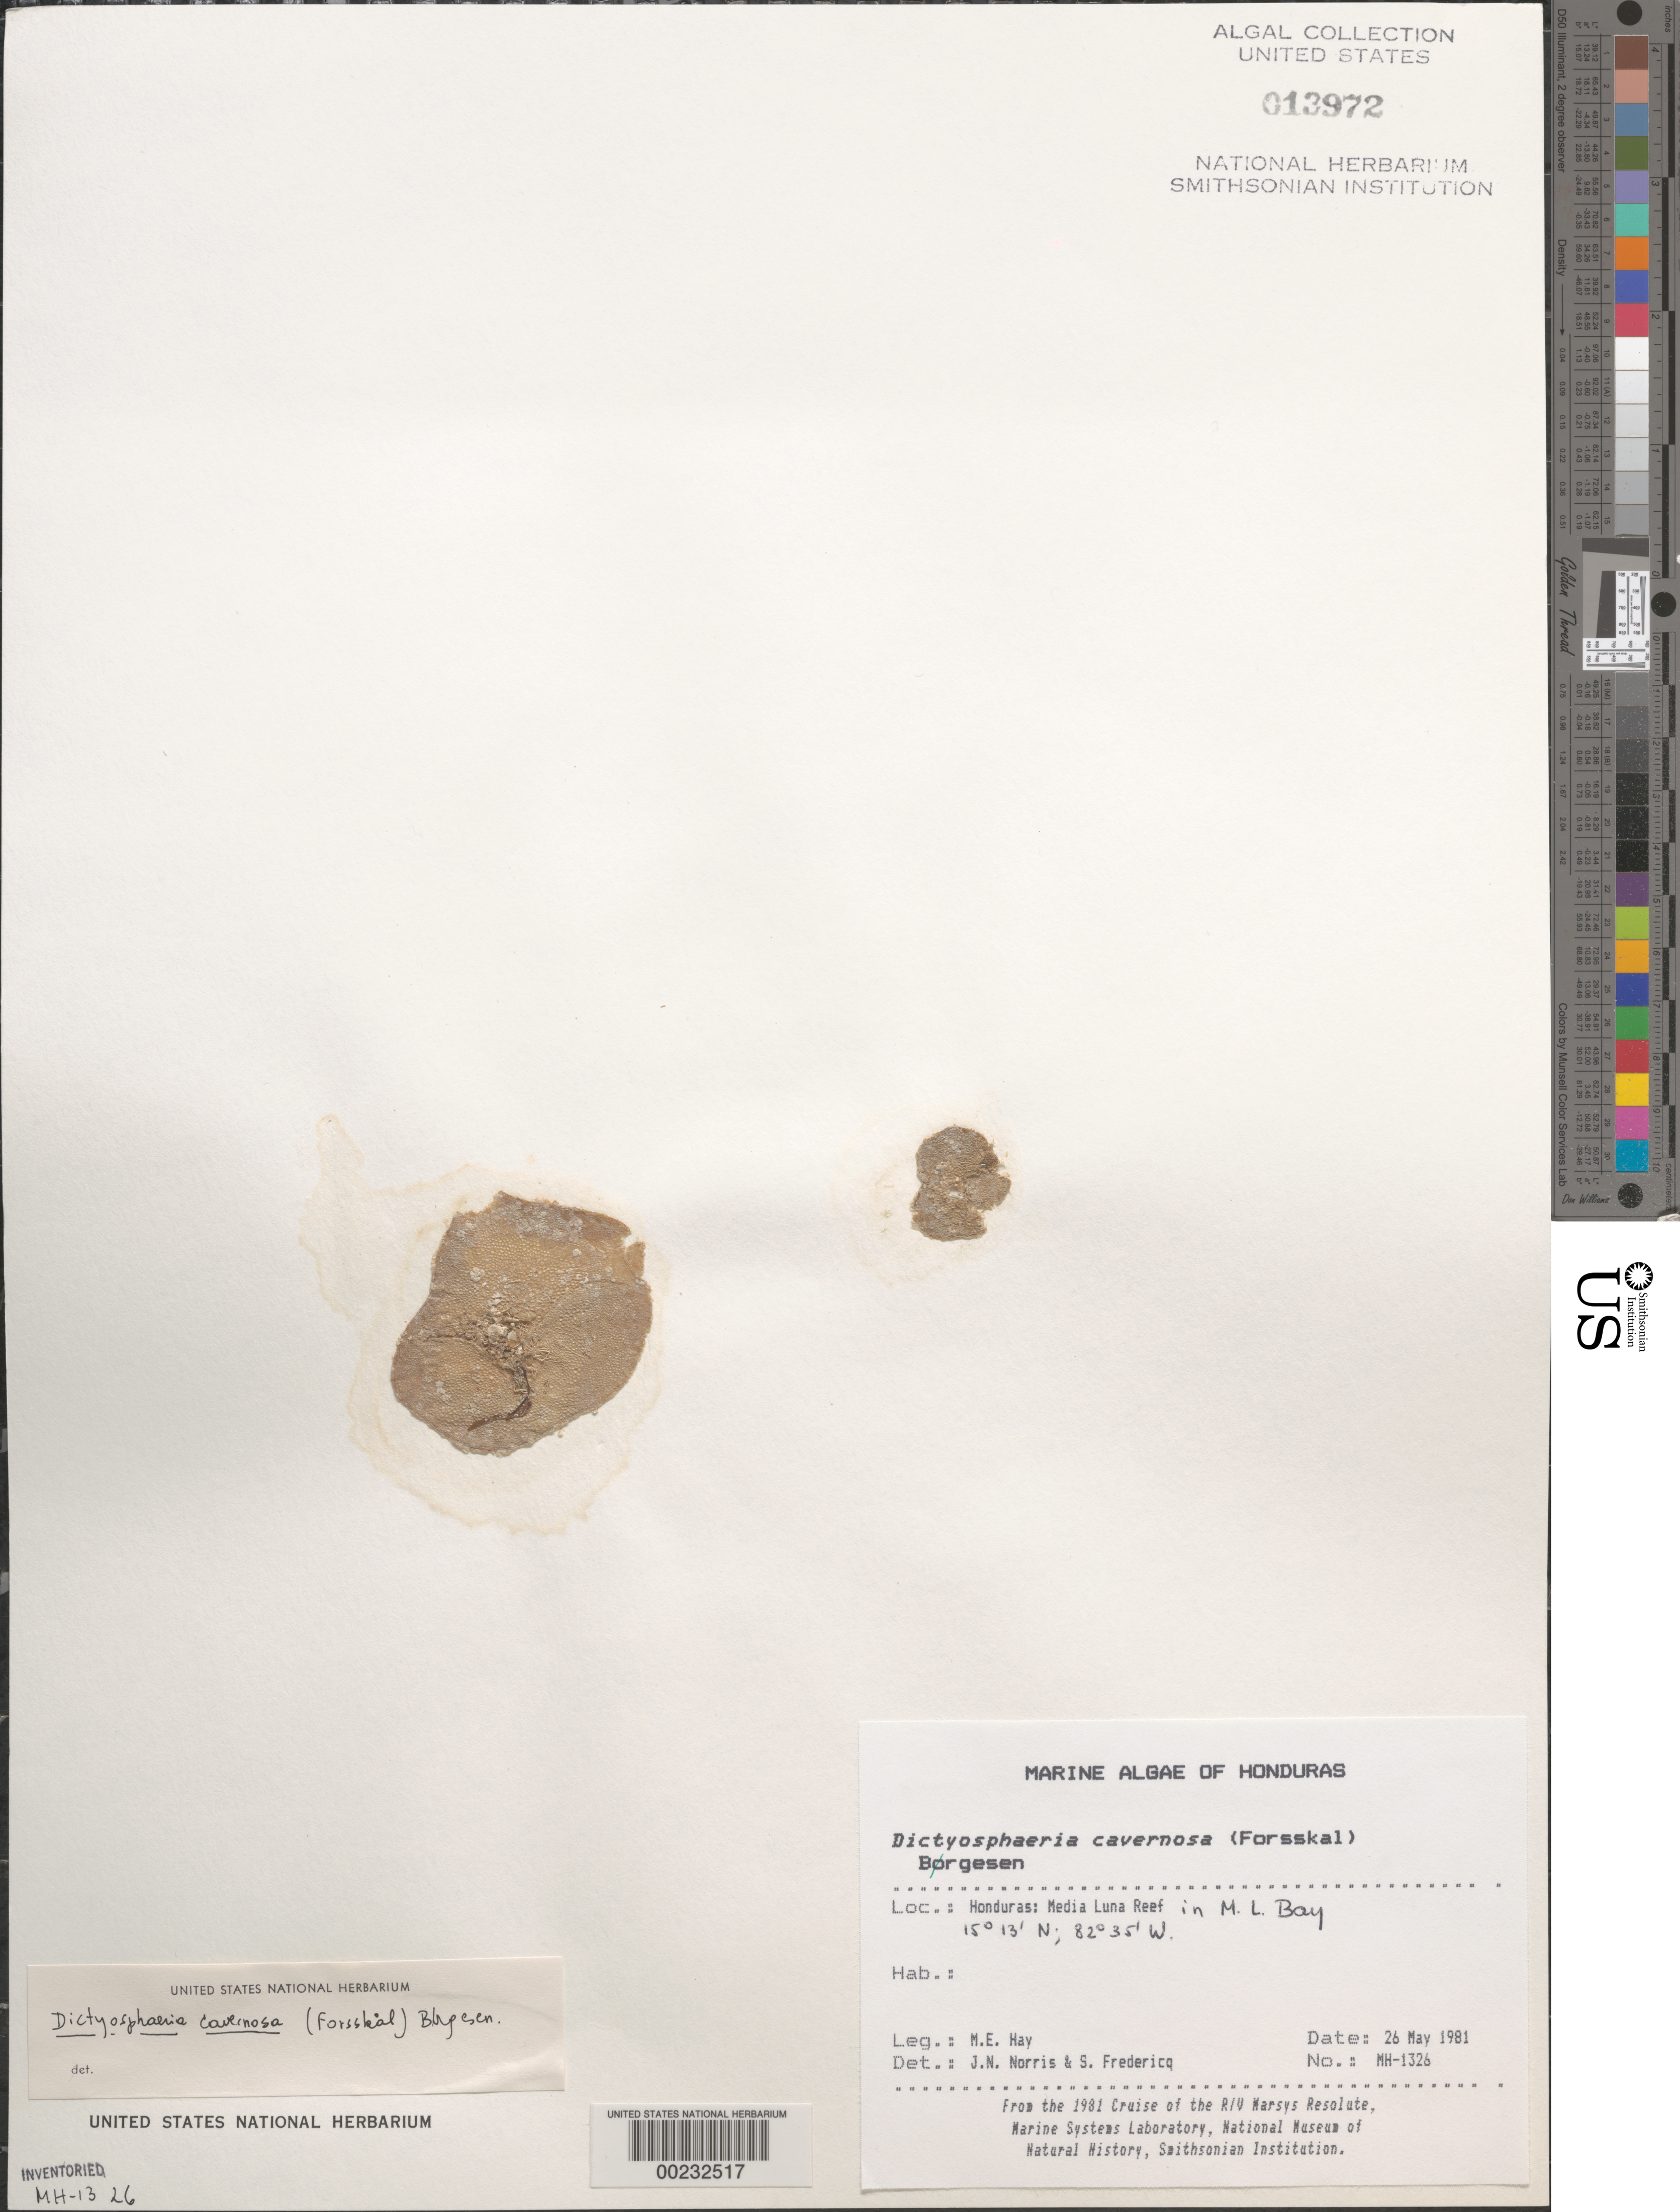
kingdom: Plantae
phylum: Chlorophyta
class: Ulvophyceae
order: Siphonocladales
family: Siphonocladaceae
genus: Dictyosphaeria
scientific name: Dictyosphaeria cavernosa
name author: (Forssk.) Børgesen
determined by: Norris, J. N.; Fredericq, S.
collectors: M. E. Hay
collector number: MEH-1326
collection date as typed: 26 May 1981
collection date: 1981-05-26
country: Honduras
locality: Media Luna Reef, Media Luna Bay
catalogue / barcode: US 13972